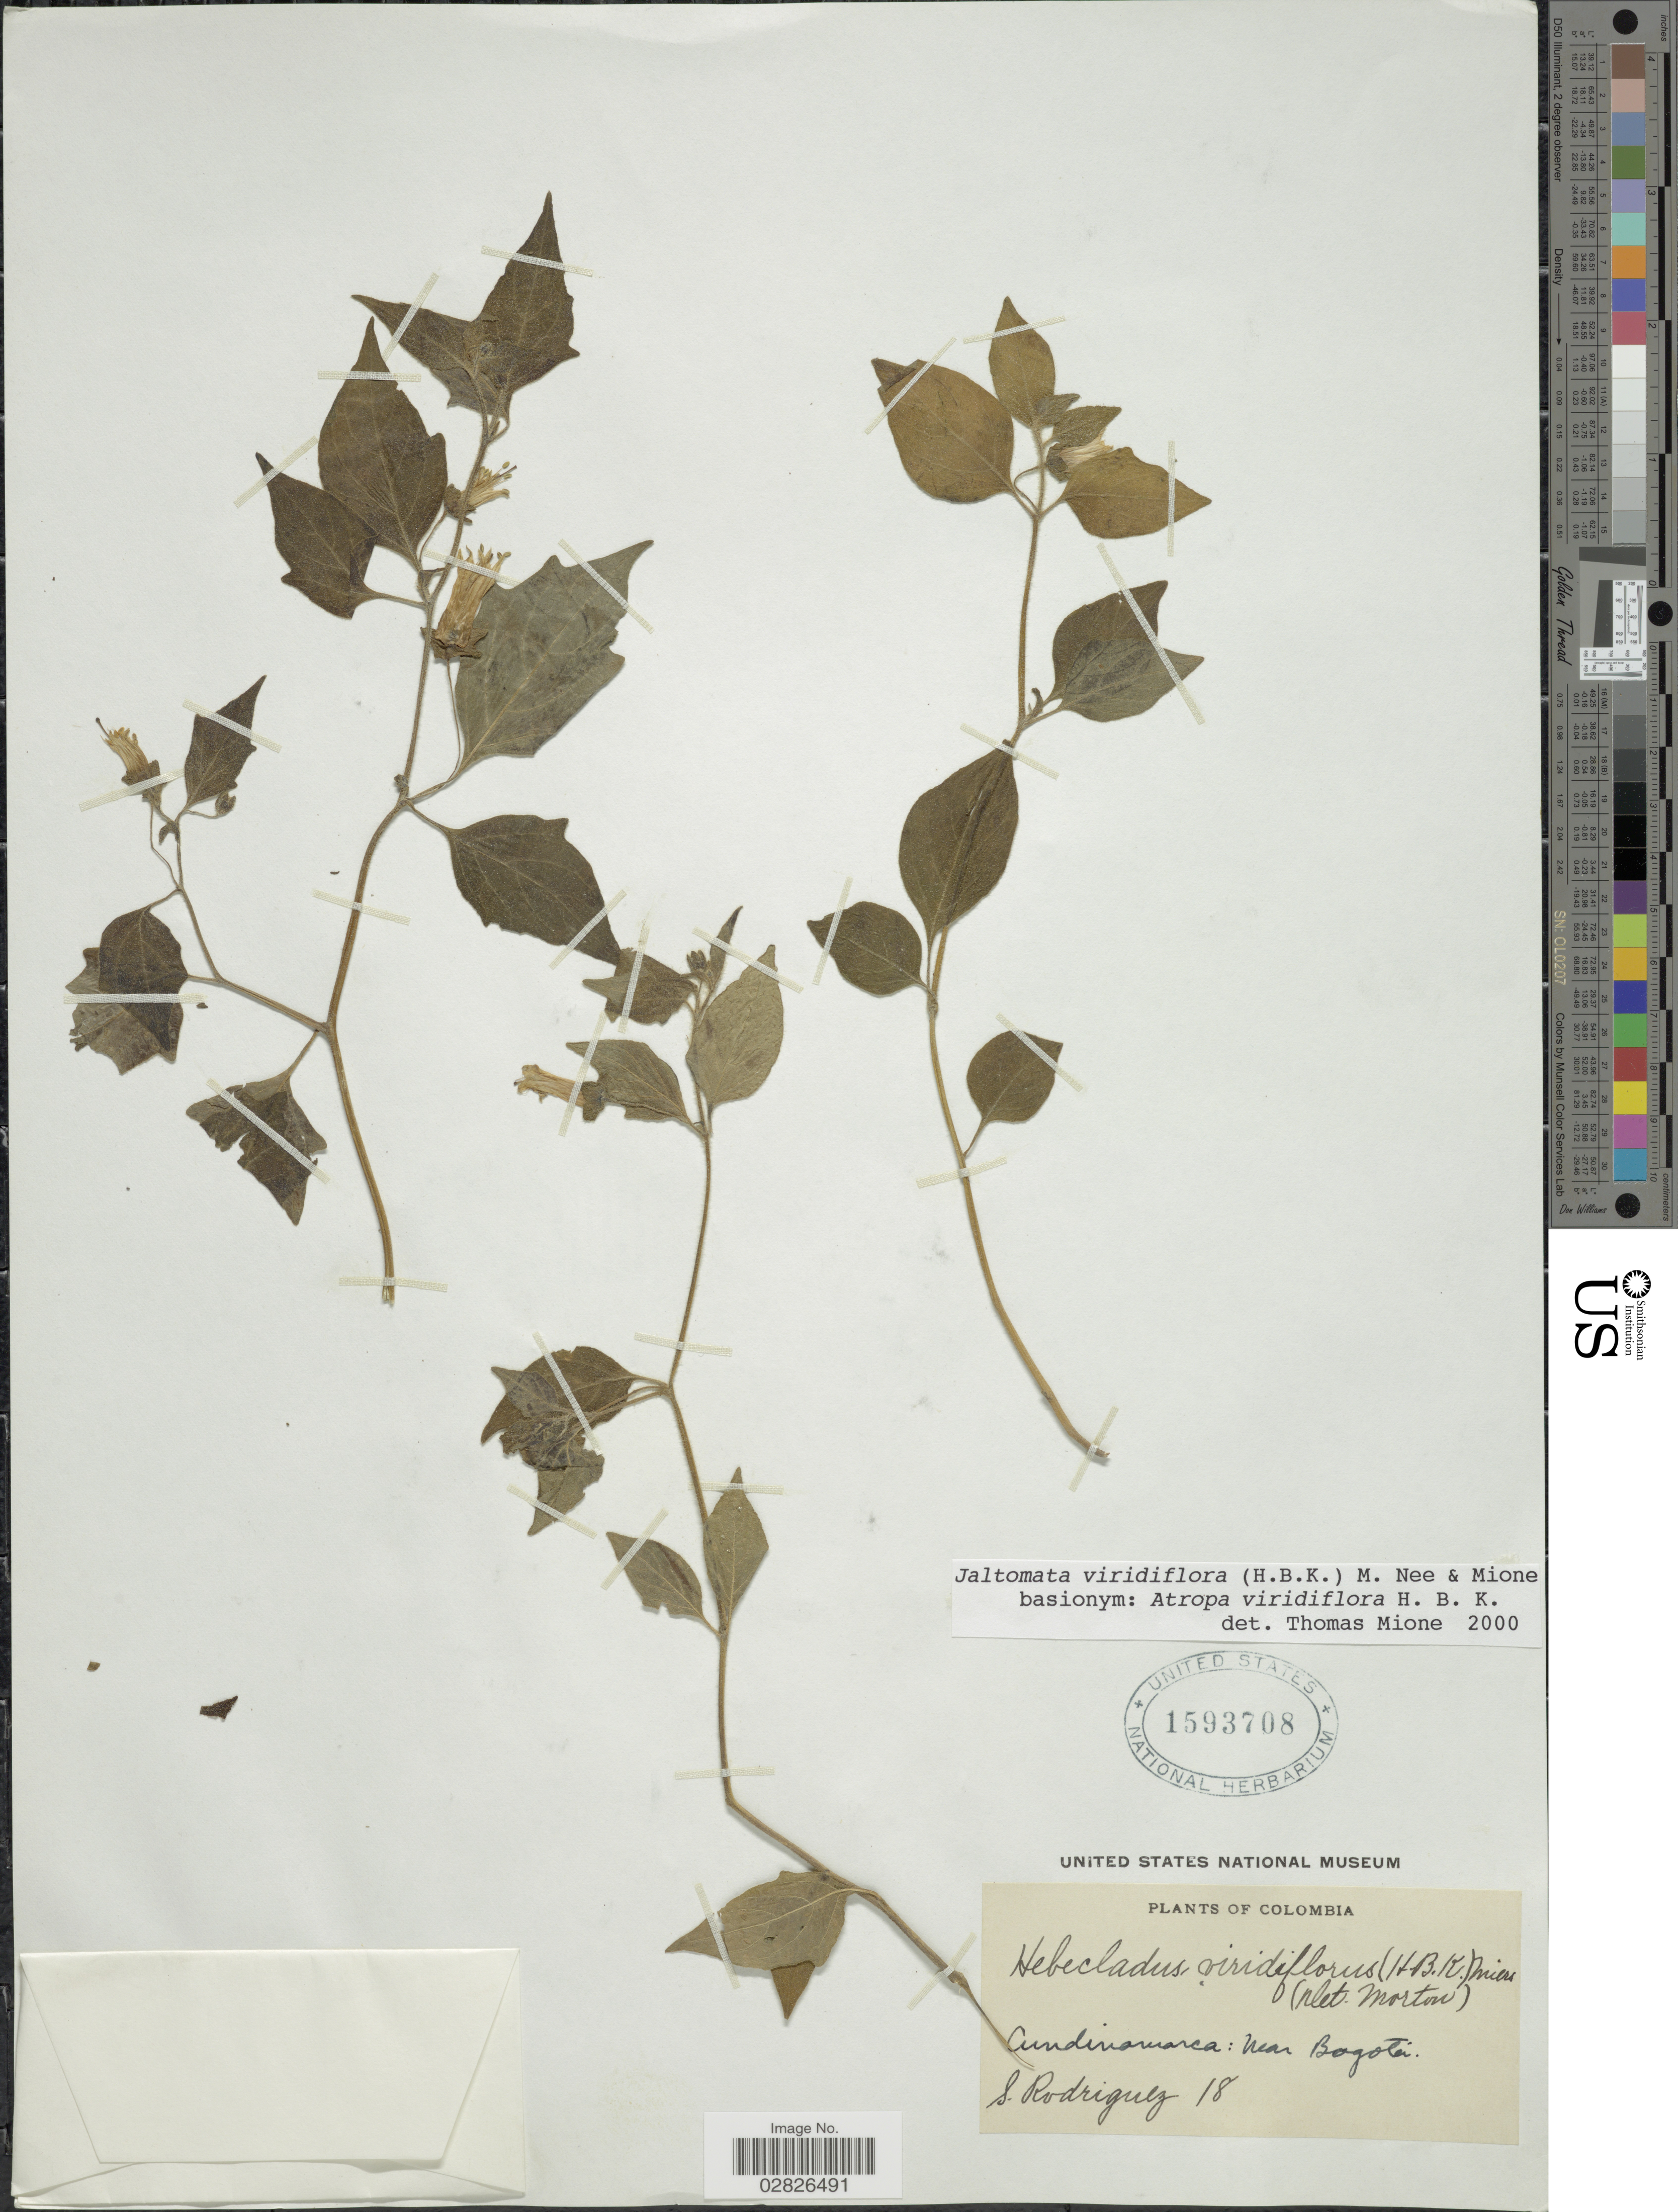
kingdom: Plantae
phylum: Tracheophyta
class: Magnoliopsida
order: Solanales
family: Solanaceae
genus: Jaltomata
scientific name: Jaltomata virdiflora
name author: (Kunth) M. Nee & Mione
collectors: S. Rodriguez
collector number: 18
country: Colombia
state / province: Cundinamarca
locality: Near Bogota.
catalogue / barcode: US 1593708